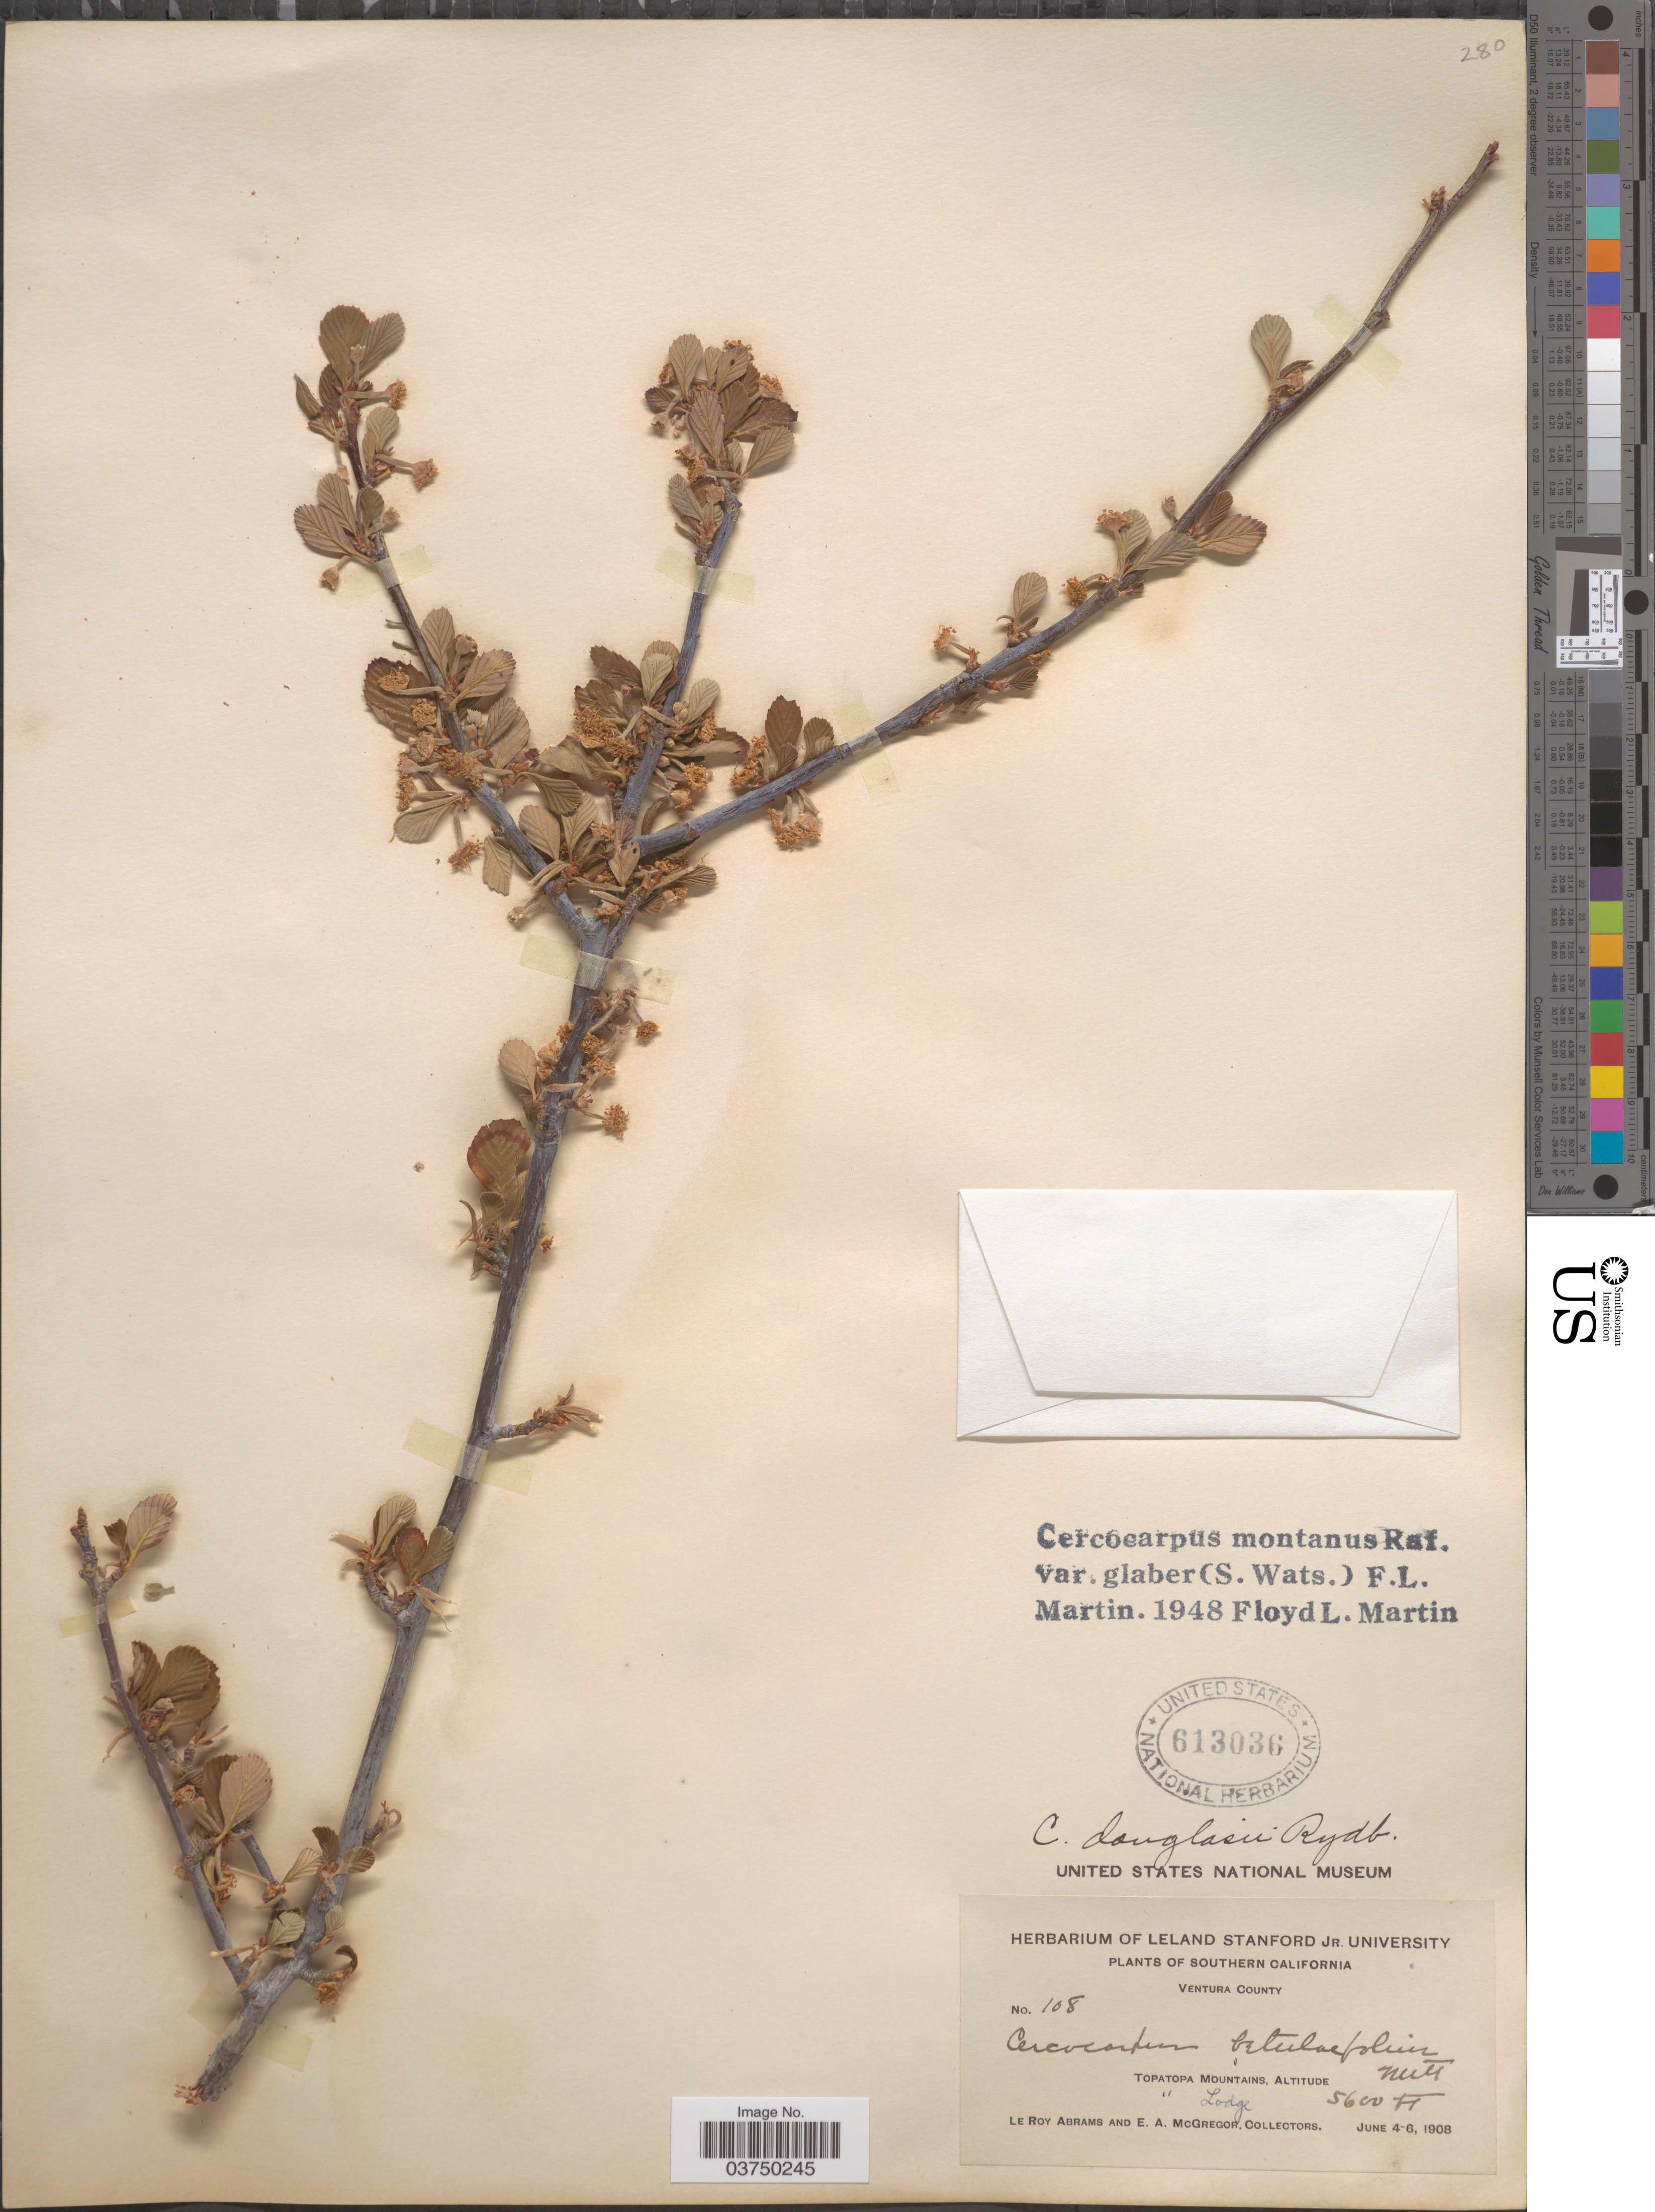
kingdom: Plantae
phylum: Tracheophyta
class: Magnoliopsida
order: Rosales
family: Rosaceae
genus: Cercocarpus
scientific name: Cercocarpus montanus var. glaber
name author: (S. Watson) F.L. Martin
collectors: L. Abrams & E. A. McGregor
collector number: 108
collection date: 1908-06-04/1908-06-06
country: United States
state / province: California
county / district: Ventura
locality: Southern California. Ventura County. Topatopa Mountains. Topatopa Lodge.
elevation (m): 1707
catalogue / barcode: US 613036